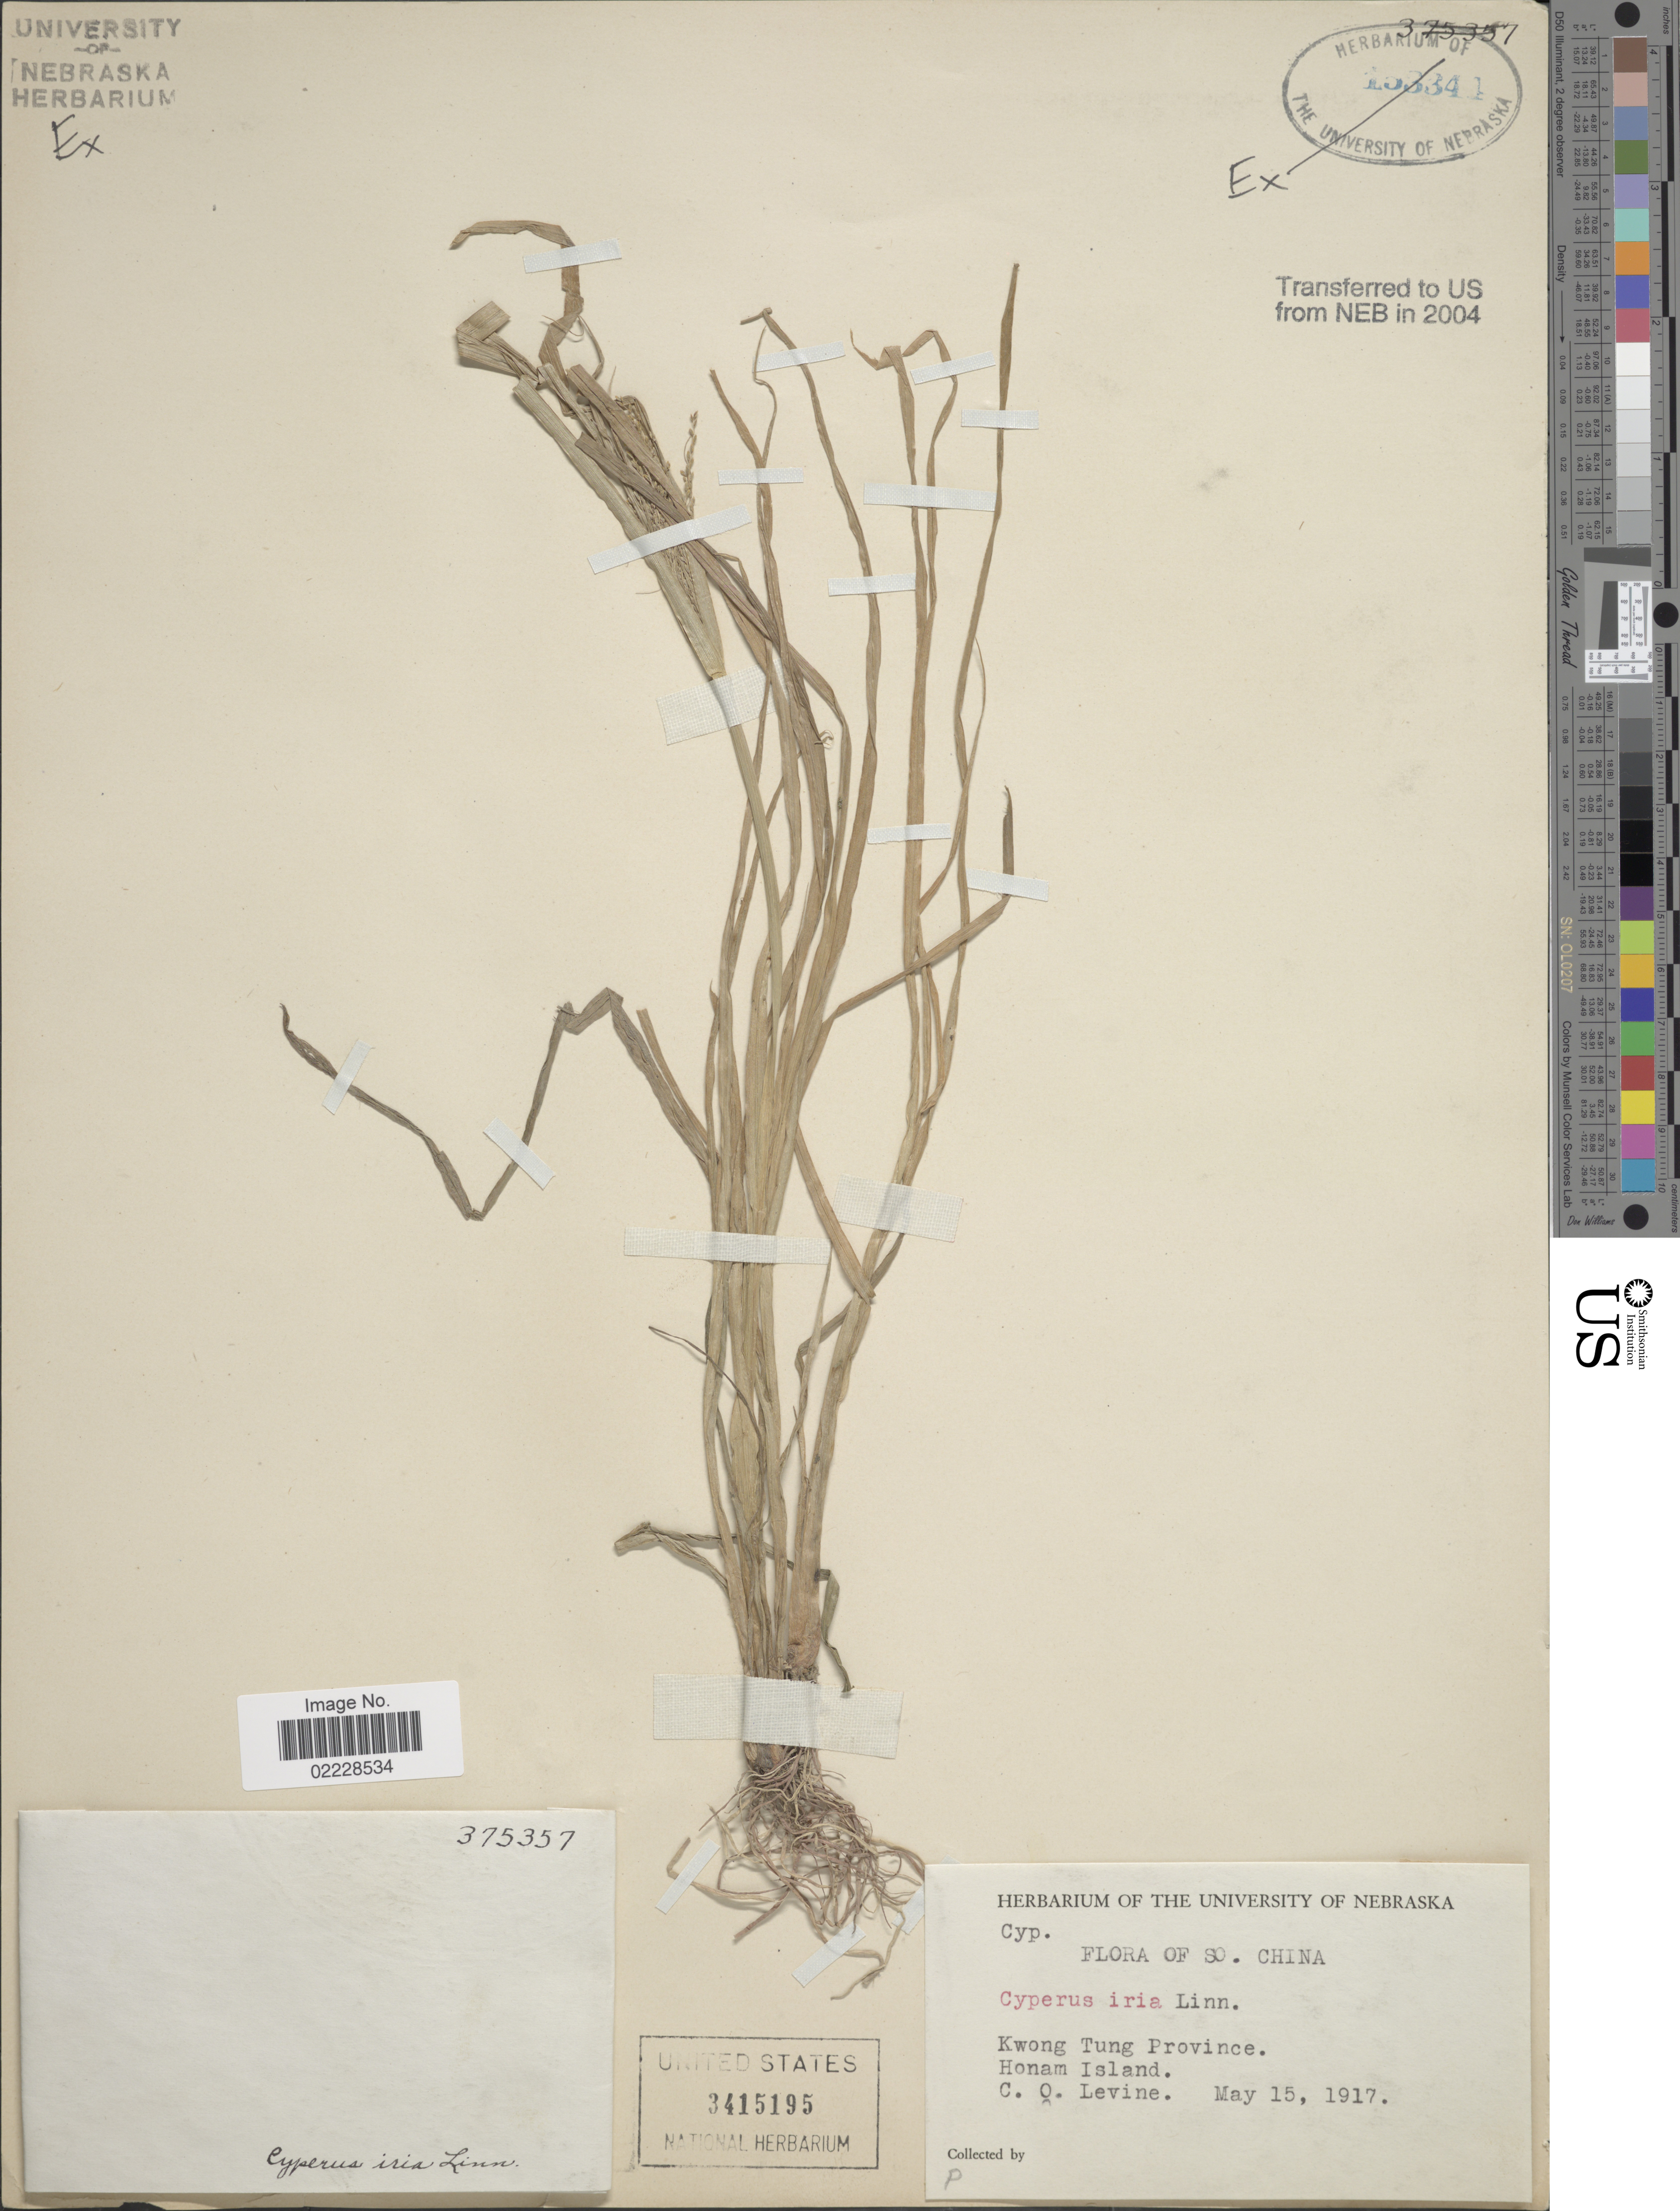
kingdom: Plantae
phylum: Tracheophyta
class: Liliopsida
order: Poales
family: Cyperaceae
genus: Cyperus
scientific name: Cyperus iria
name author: L.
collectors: C. O. Levine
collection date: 1917-05-15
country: China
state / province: Guangdong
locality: Kwong Tung Province, Honam Island.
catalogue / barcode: US 3415195